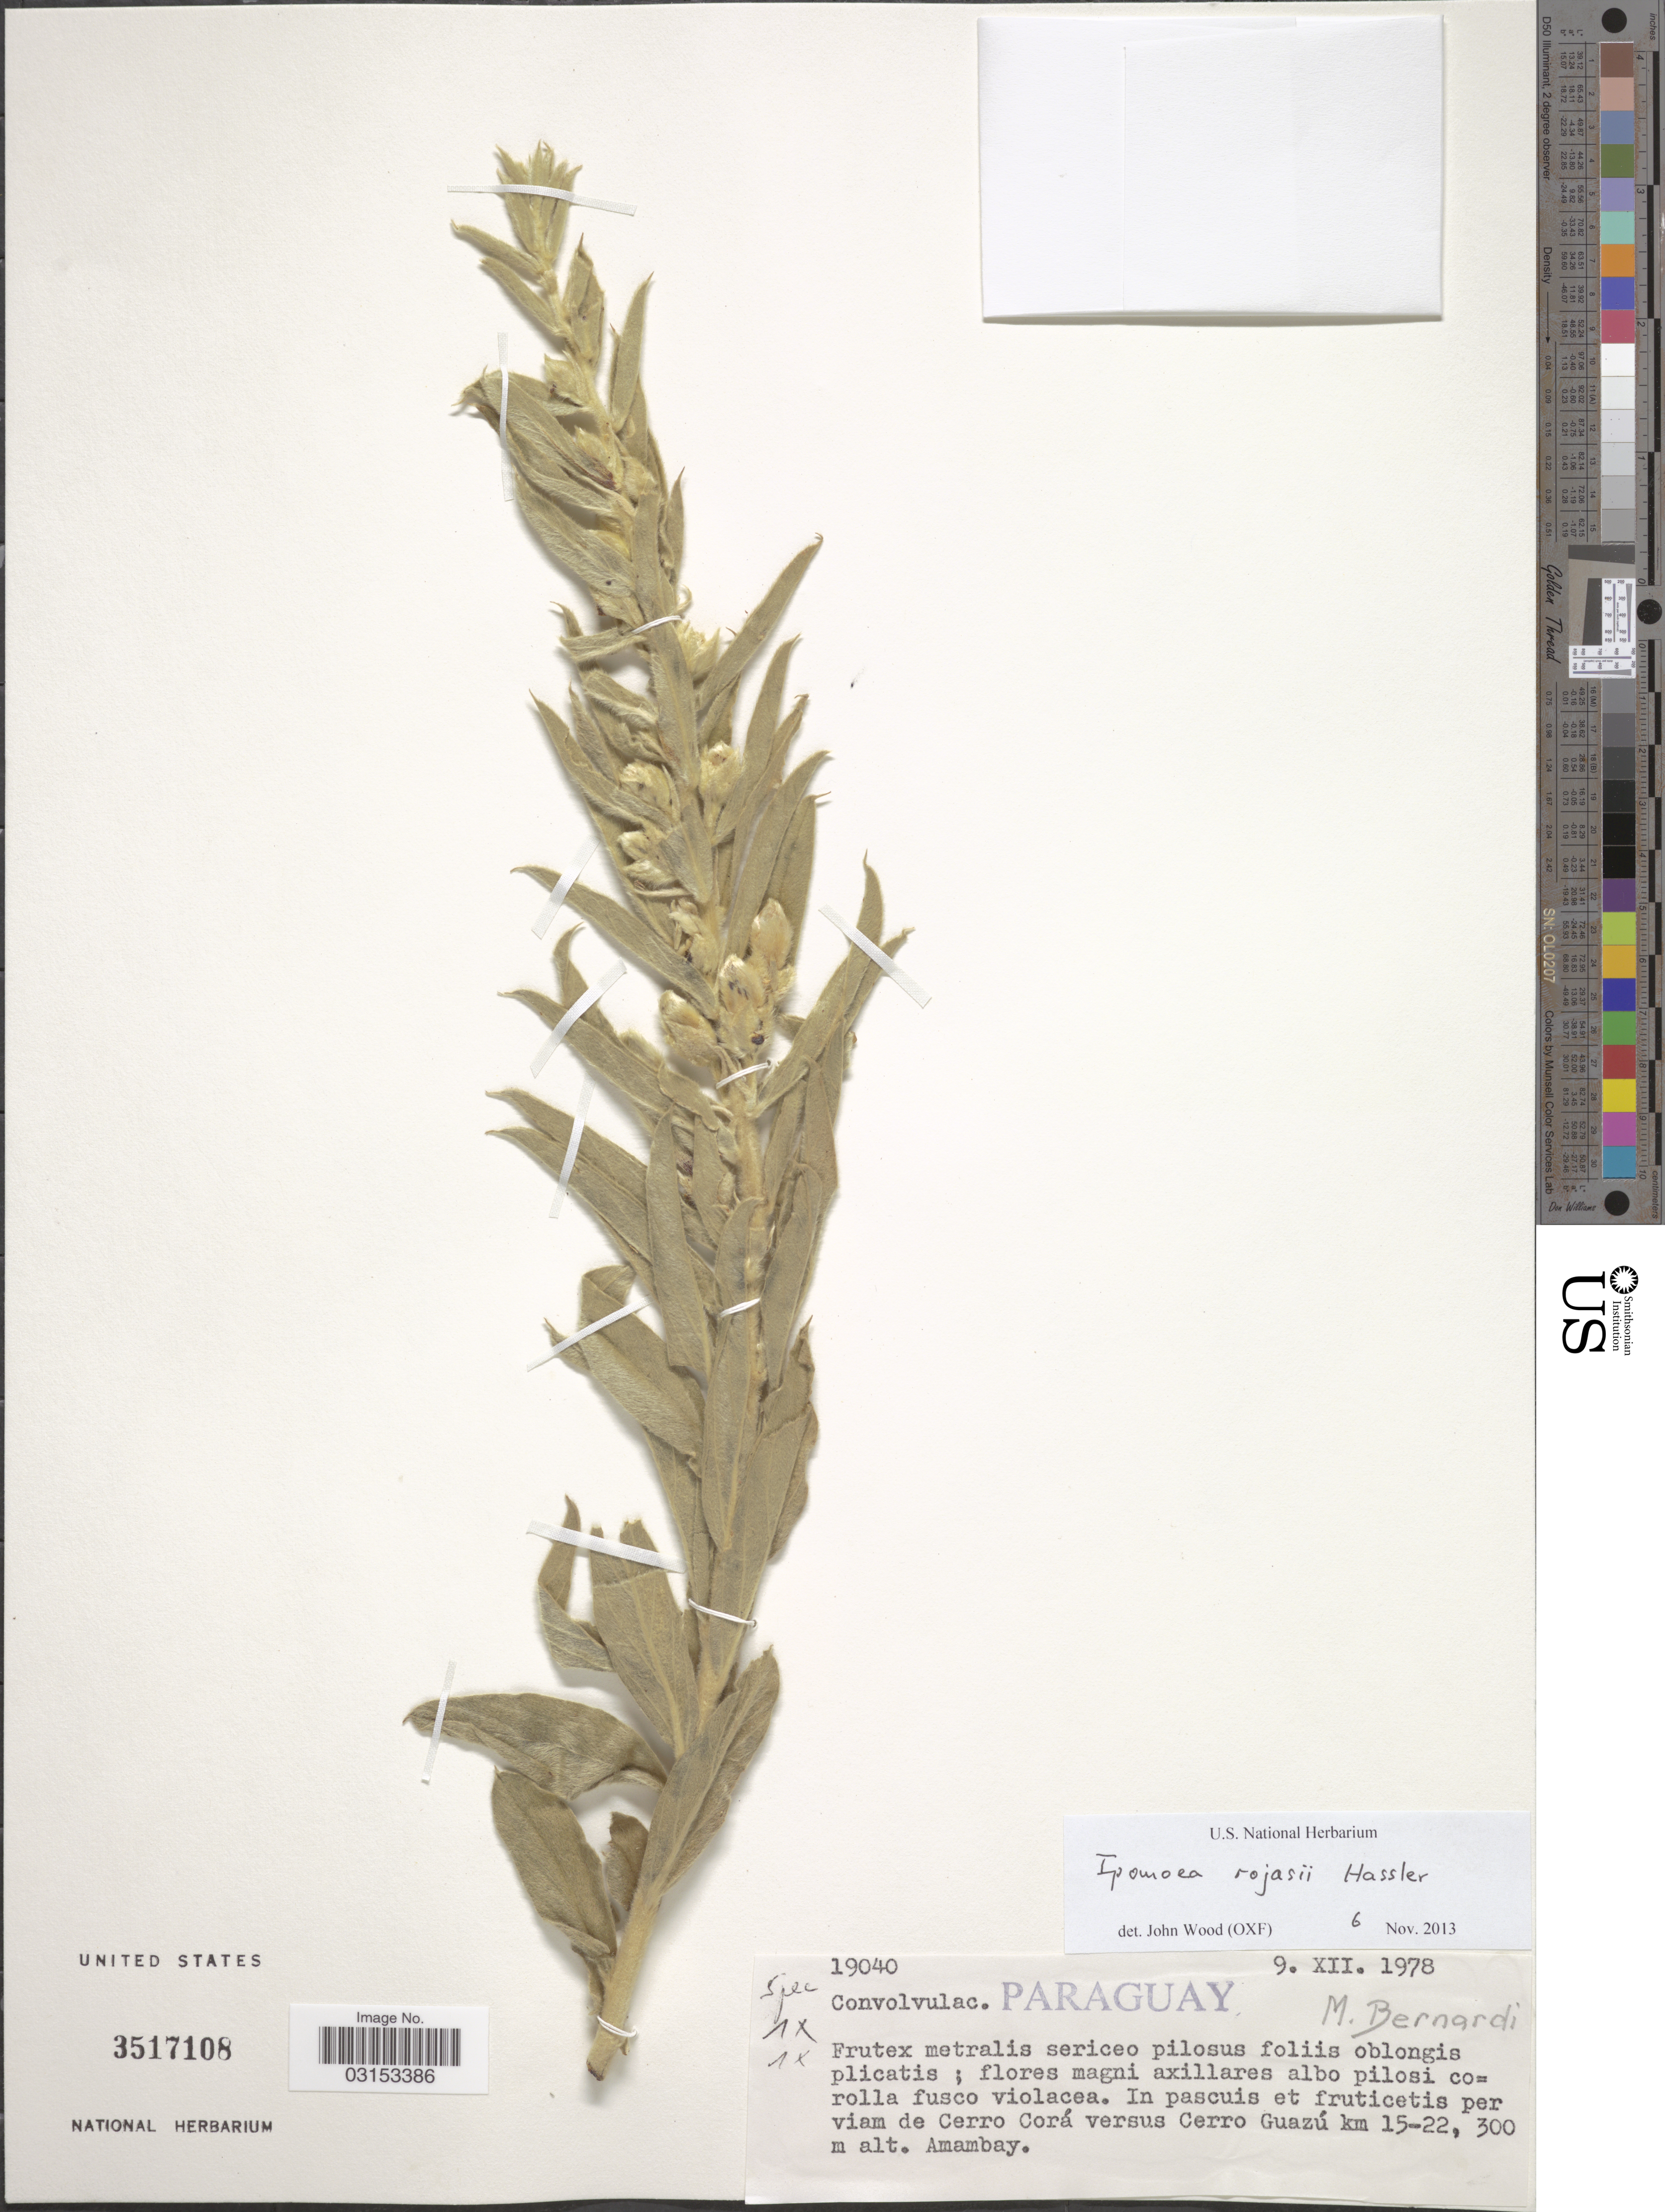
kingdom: Plantae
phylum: Tracheophyta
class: Magnoliopsida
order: Solanales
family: Convolvulaceae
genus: Ipomoea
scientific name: Ipomoea rojasii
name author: Hassl.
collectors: M. Bernardi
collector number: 19040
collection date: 1978-12-09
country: Paraguay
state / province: Amambay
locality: Per viam de Cerro Corá versus Cerro Guazú km 15-22.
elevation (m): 300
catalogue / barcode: US 3517108